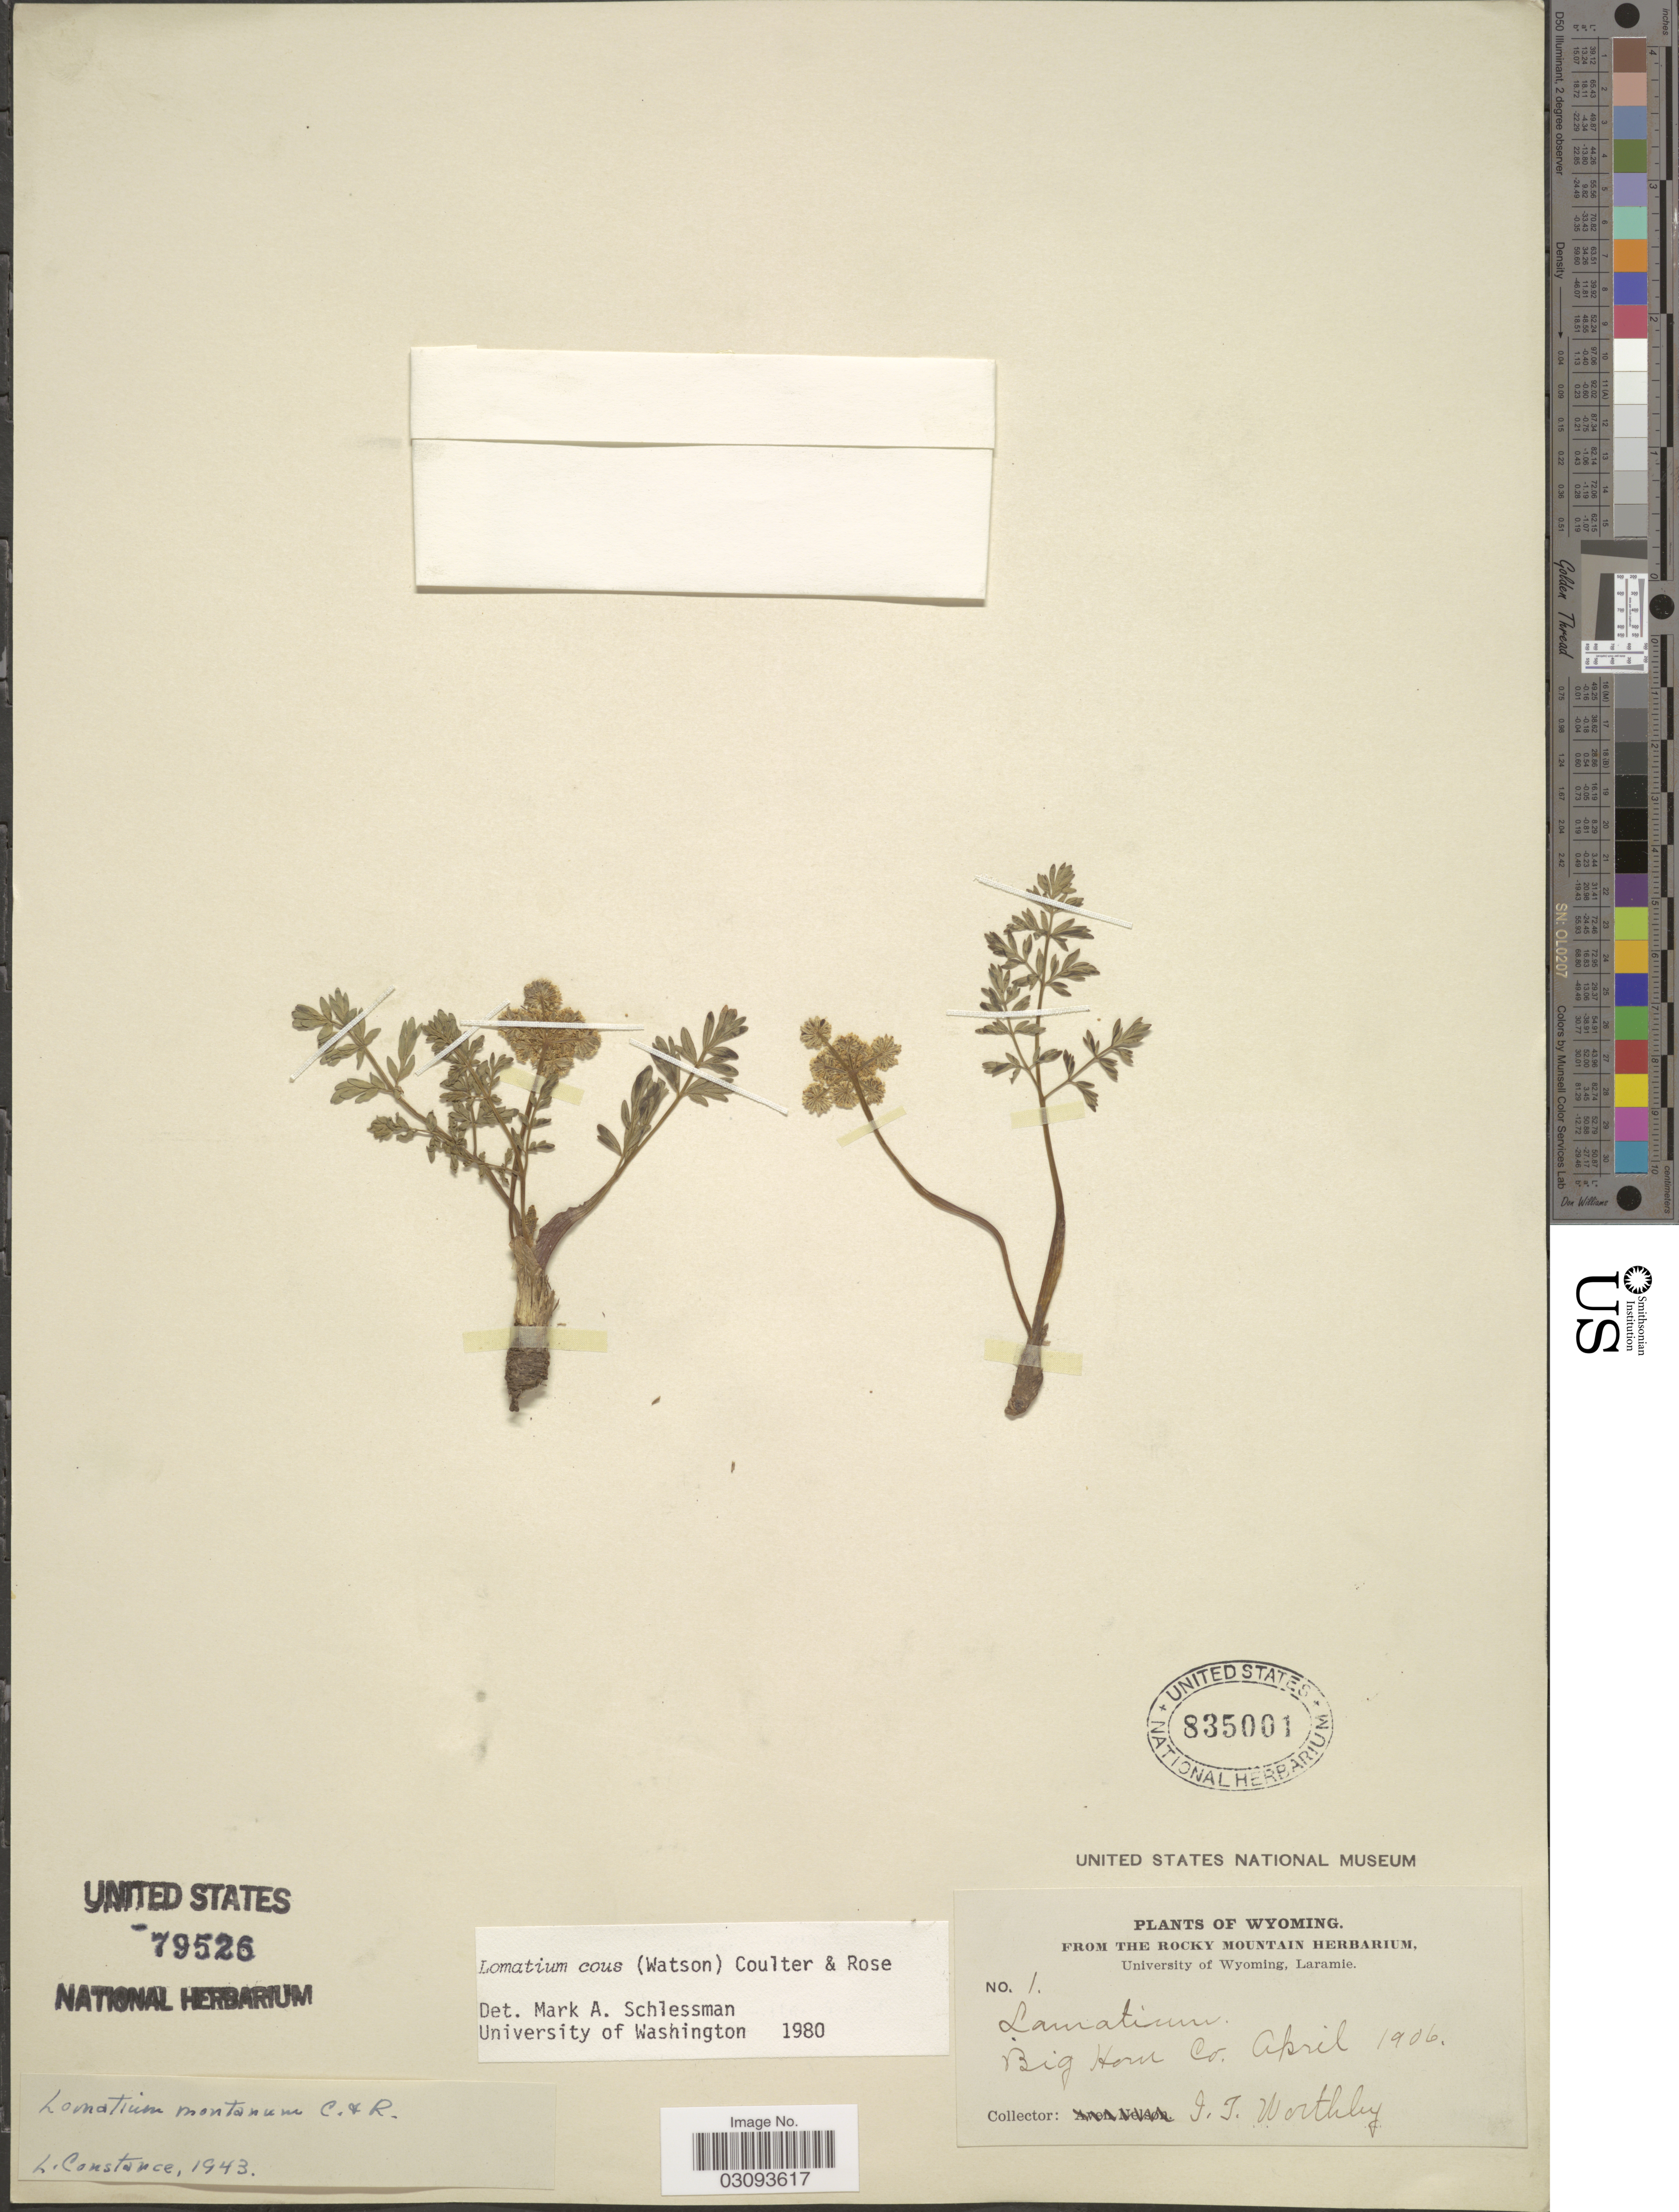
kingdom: Plantae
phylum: Tracheophyta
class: Magnoliopsida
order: Apiales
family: Apiaceae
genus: Lomatium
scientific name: Lomatium cous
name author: (S. Watson) J.M. Coult. & Rose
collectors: I. Worthley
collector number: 1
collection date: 1906-04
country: United States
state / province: Wyoming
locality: Big Horn Co.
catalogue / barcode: US 79526